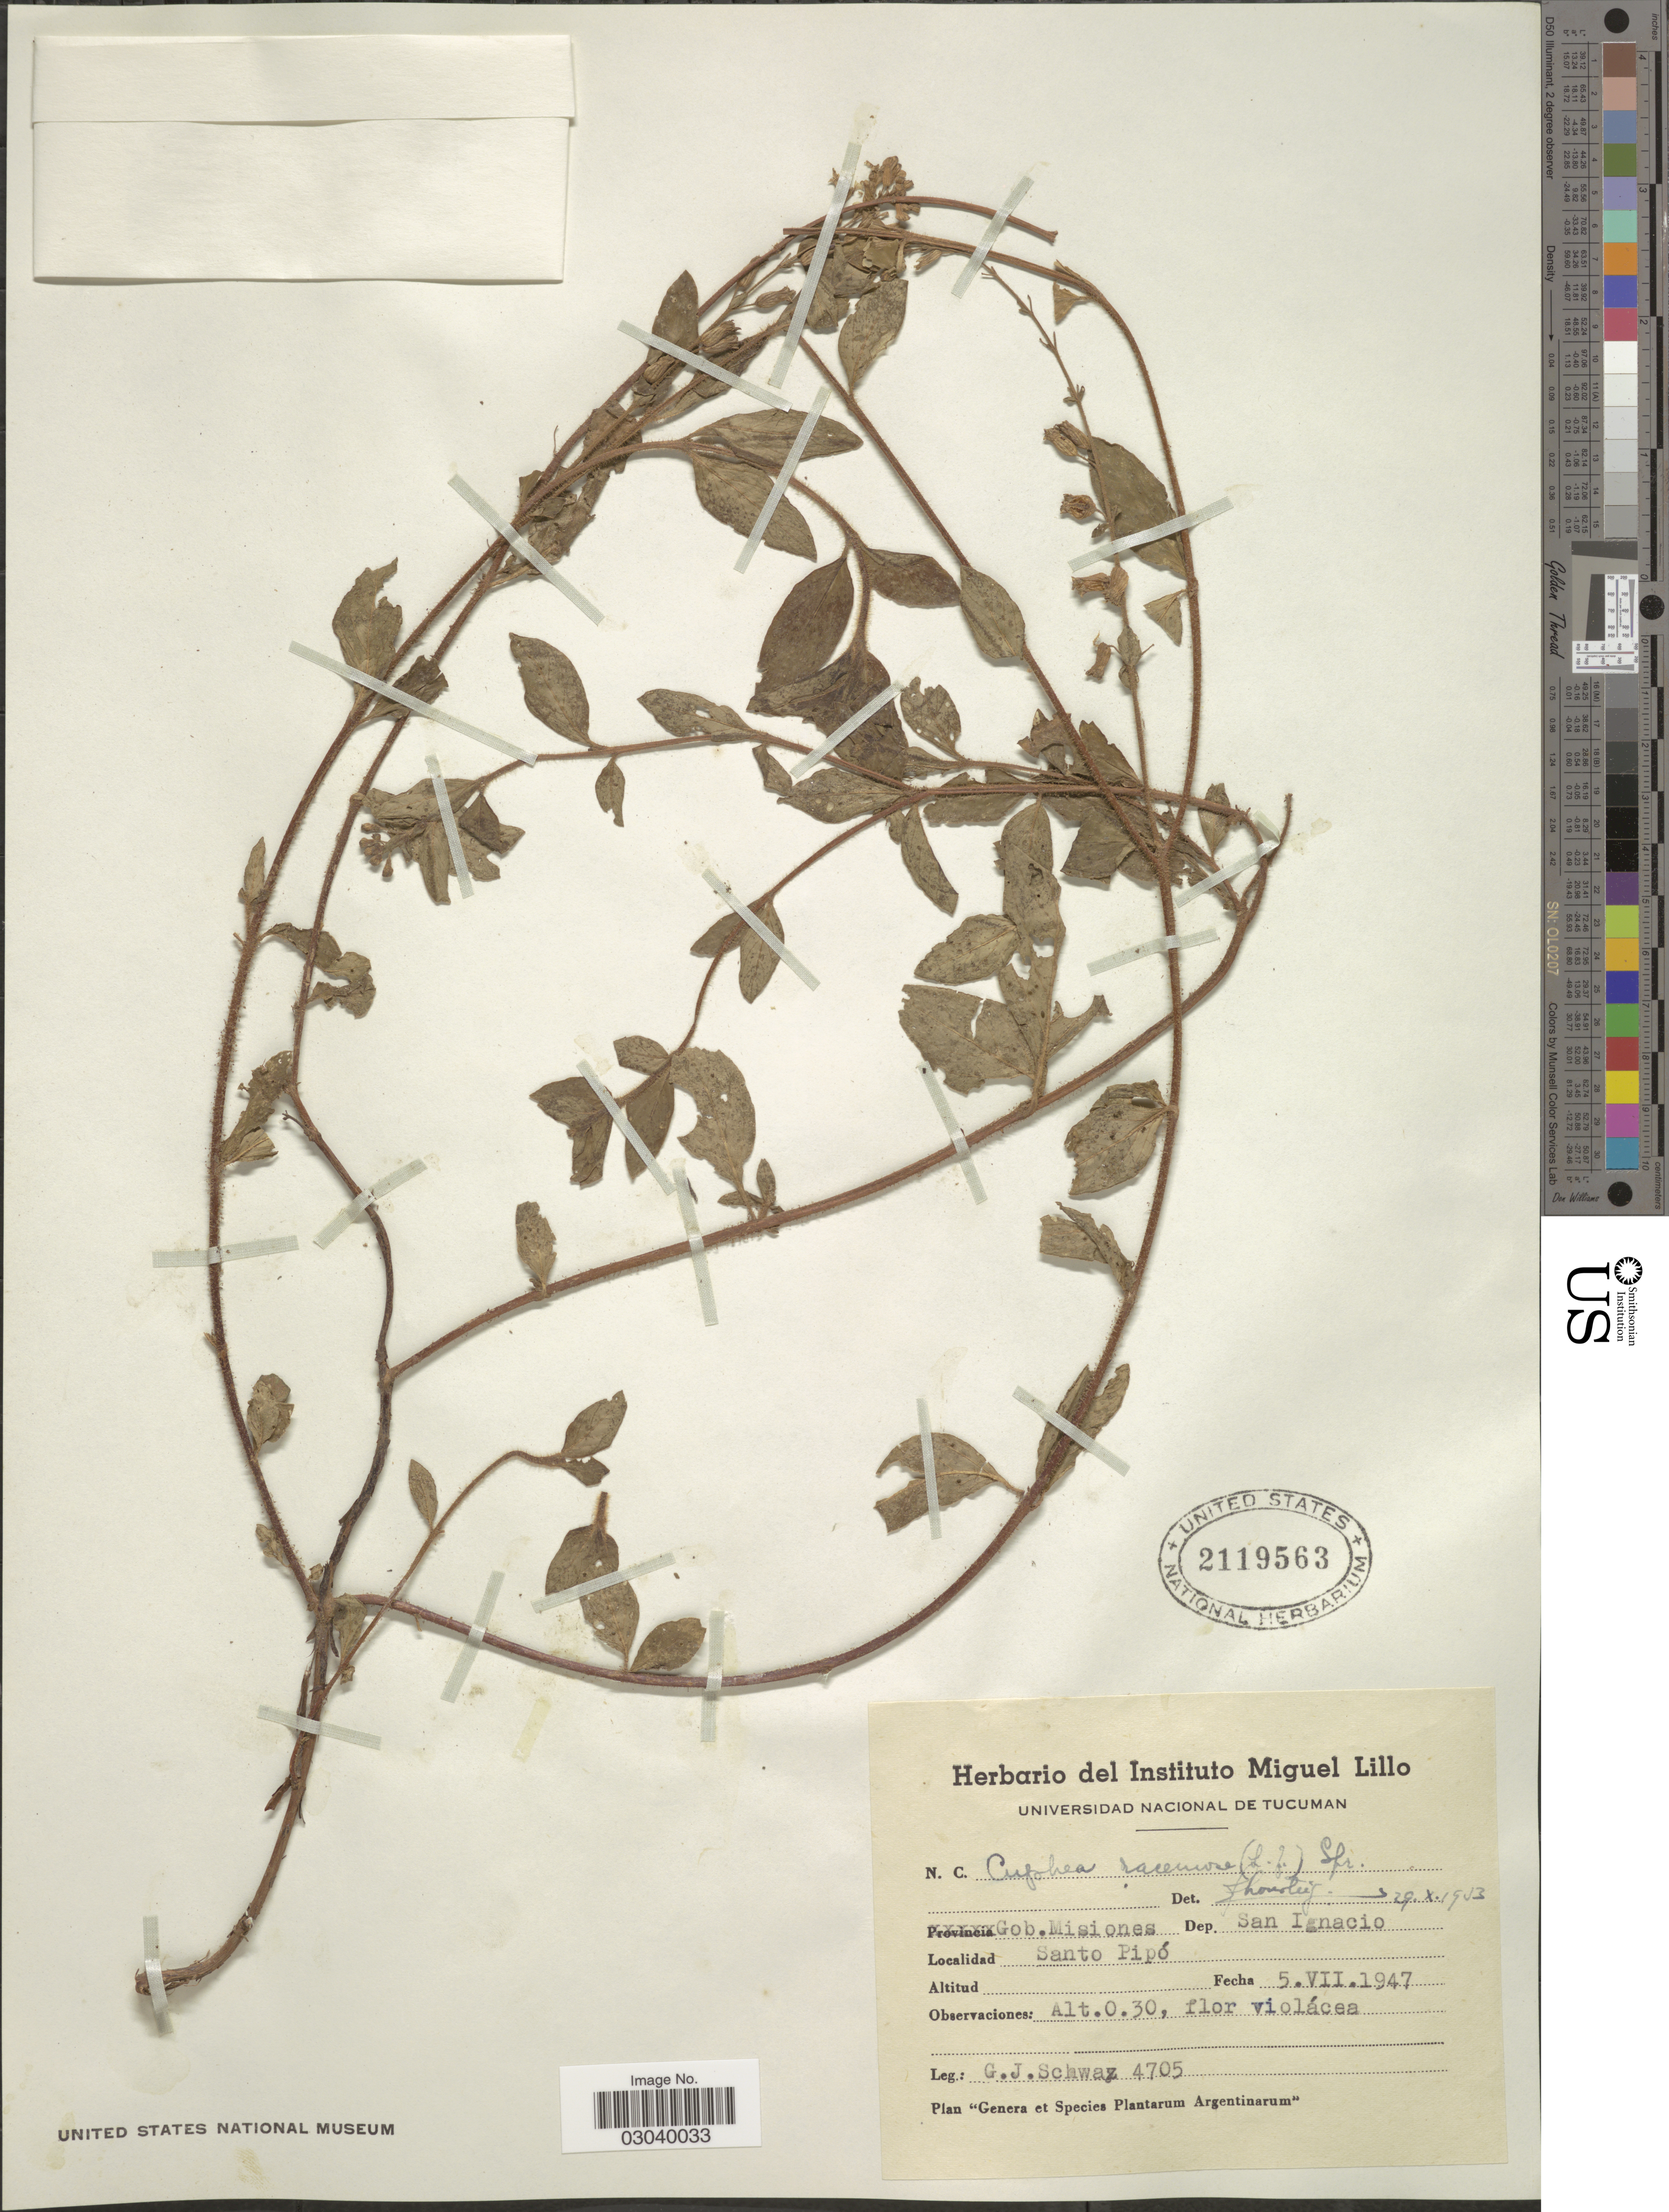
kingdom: Plantae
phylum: Tracheophyta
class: Magnoliopsida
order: Myrtales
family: Lythraceae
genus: Cuphea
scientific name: Cuphea racemosa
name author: (L. f.) Spreng.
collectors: G. J. Schwarz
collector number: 4705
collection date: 1947-07-05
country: Argentina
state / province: Misiones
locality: Gob. Misiones, Dep. San Ignacio, Santo Pipó.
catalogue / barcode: US 2119563